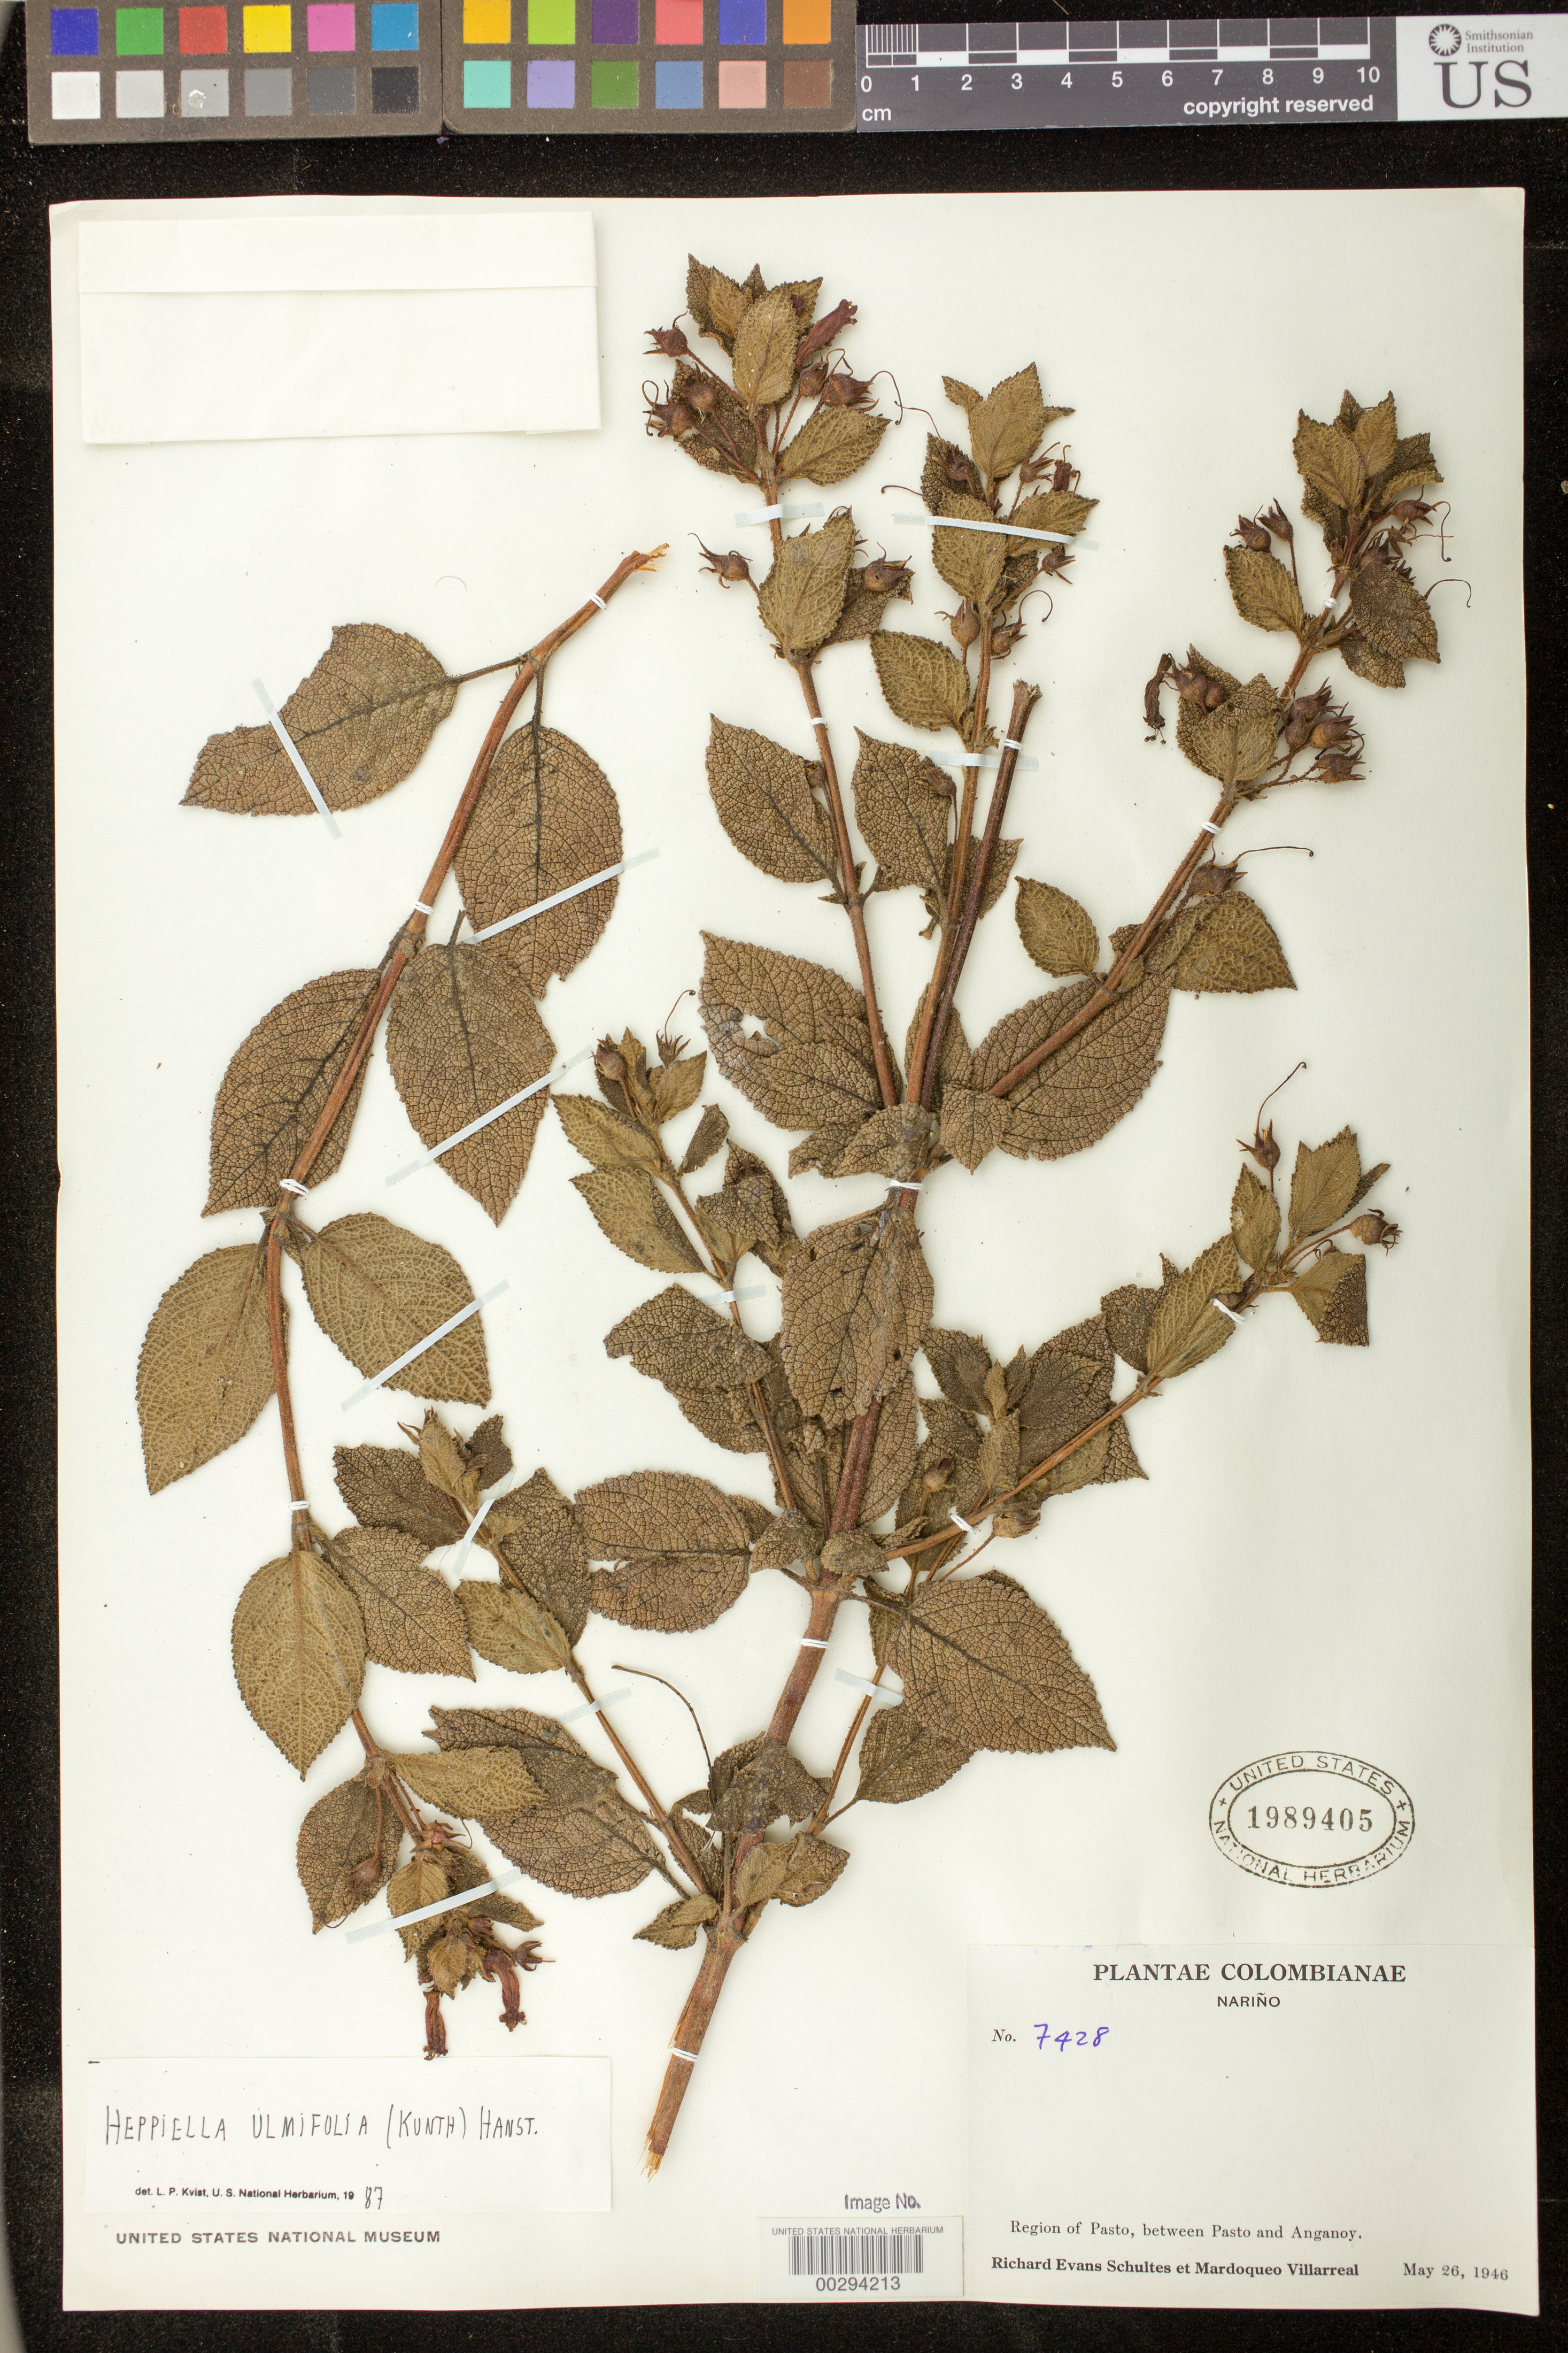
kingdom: Plantae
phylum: Tracheophyta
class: Magnoliopsida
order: Lamiales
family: Gesneriaceae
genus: Heppiella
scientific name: Heppiella ulmifolia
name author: (Kunth) Hanst.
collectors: R. E. Schultes & M. Villarreal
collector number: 7428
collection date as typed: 26 May 1946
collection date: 1946-05-26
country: Colombia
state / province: Nariño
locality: Region of Pasto, between Pasto and Anganoy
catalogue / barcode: US 1989405